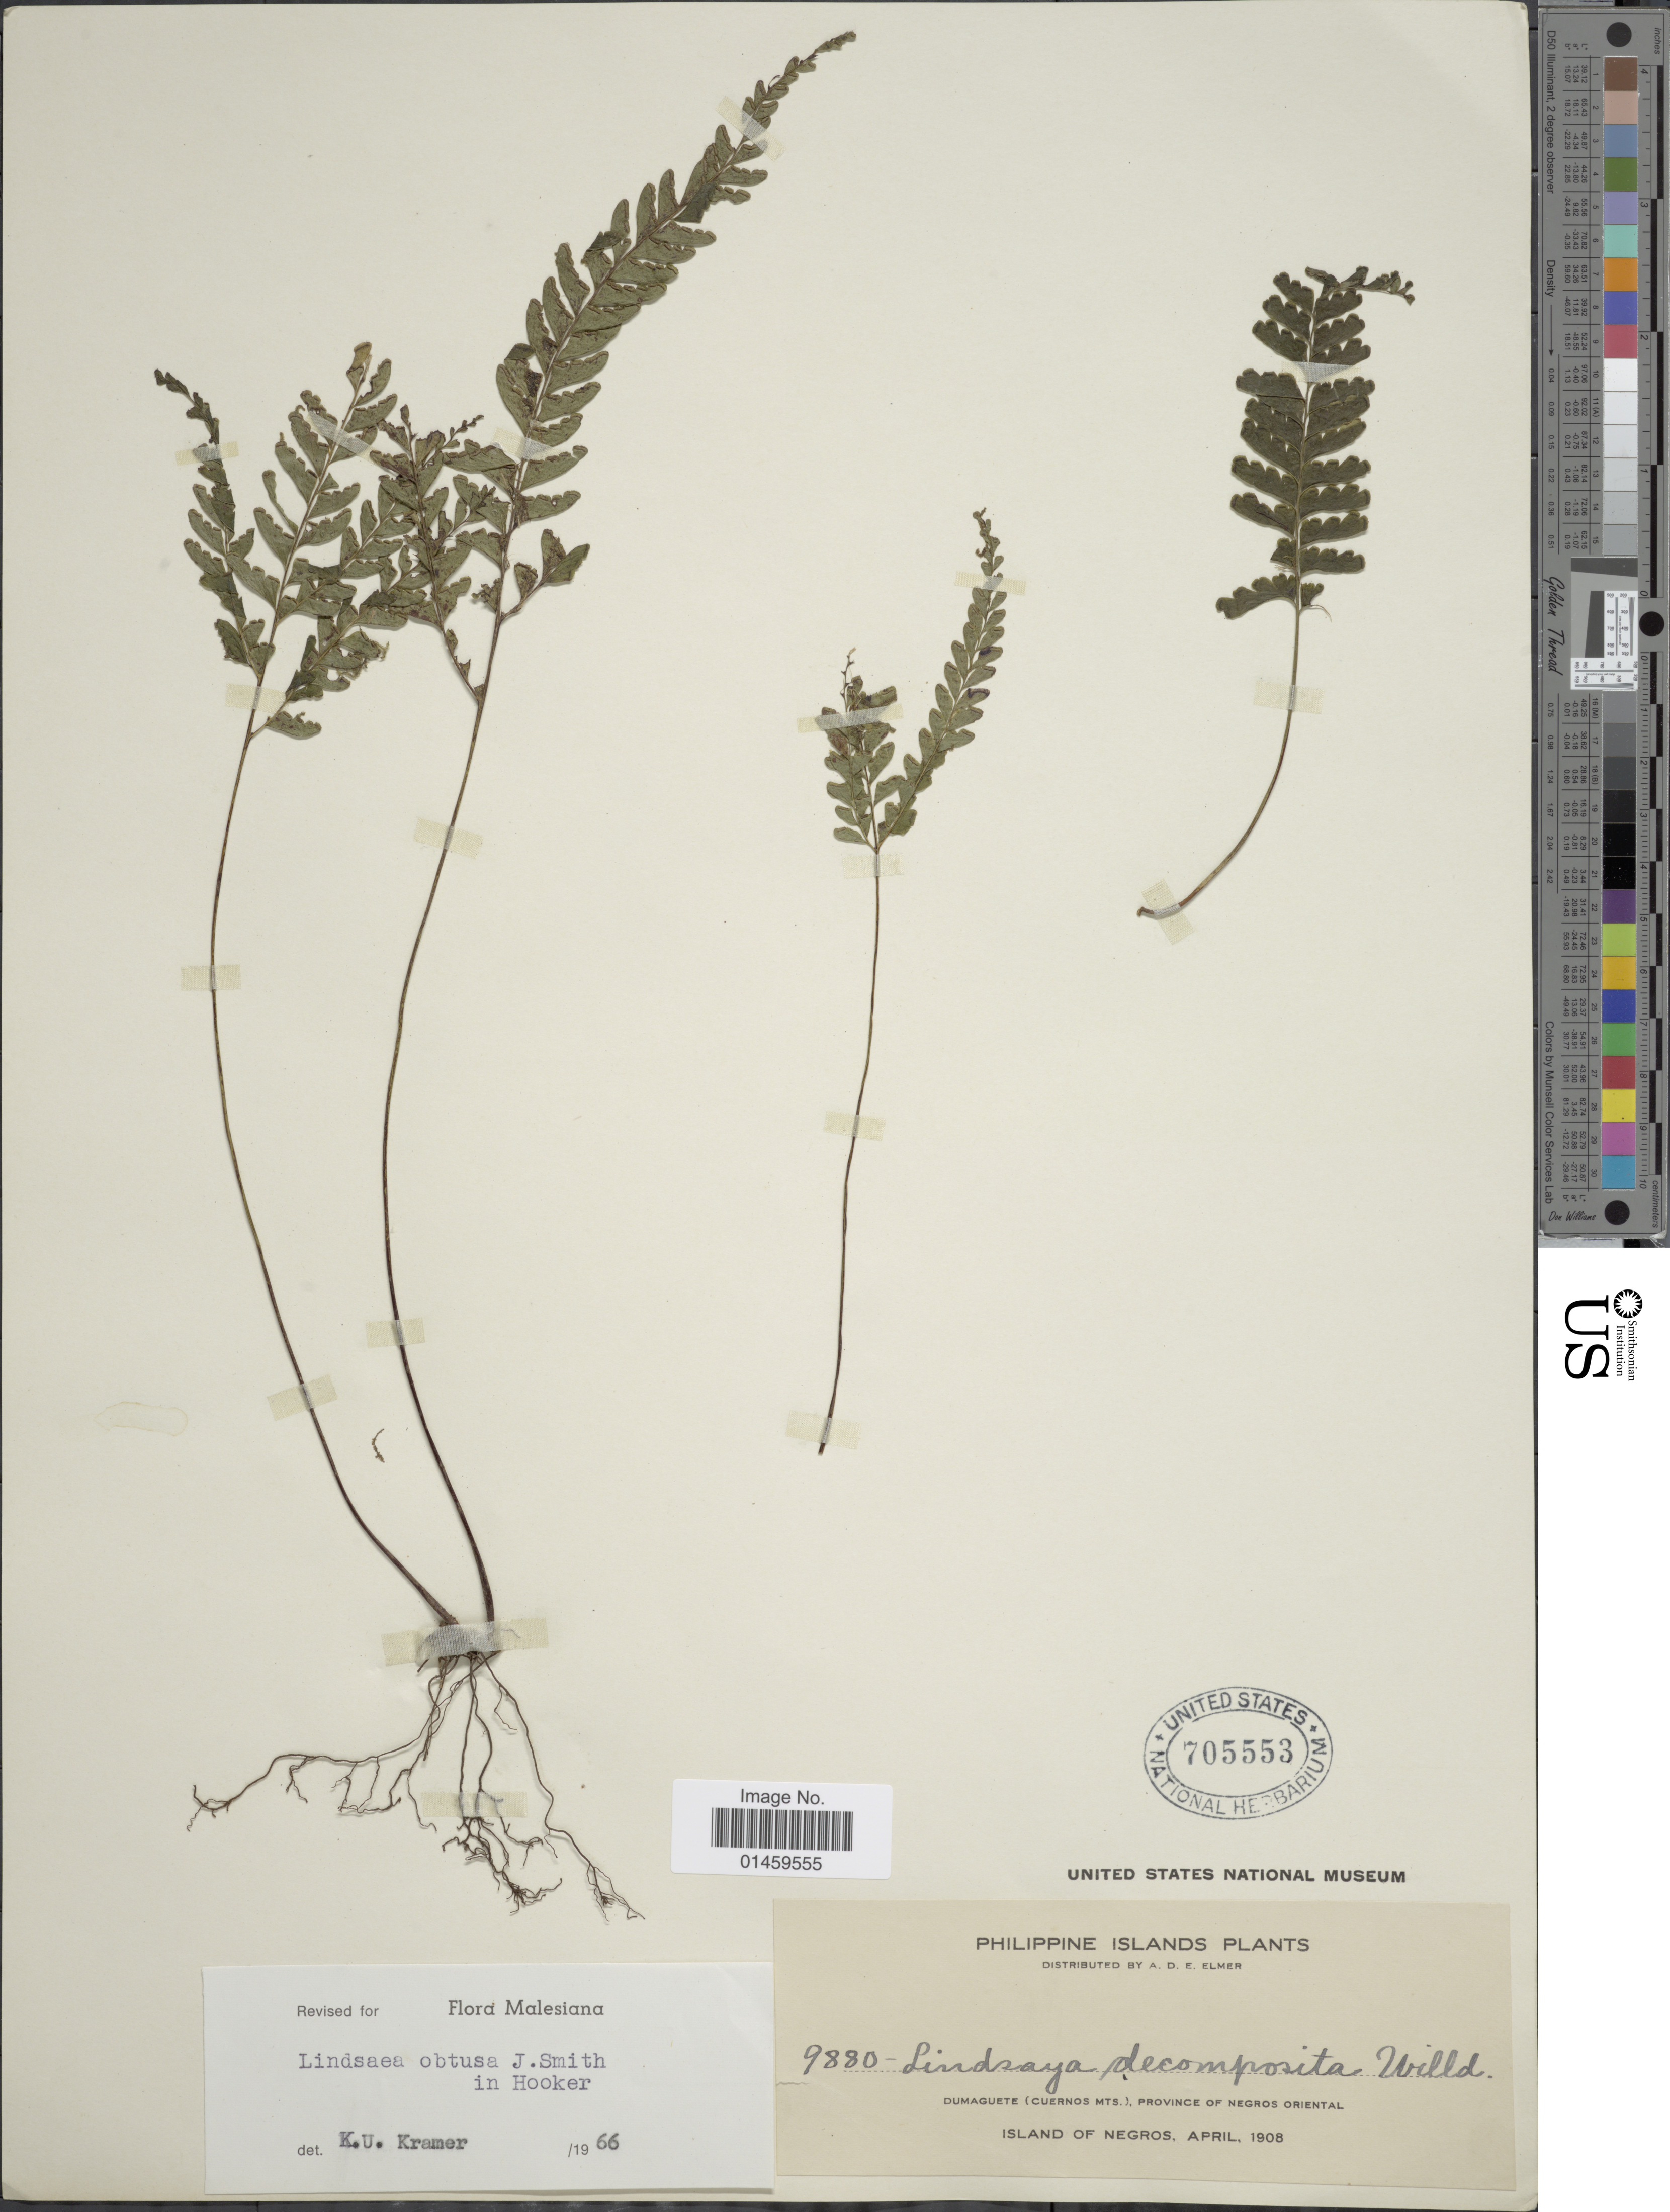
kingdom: Plantae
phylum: Tracheophyta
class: Polypodiopsida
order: Polypodiales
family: Lindsaeaceae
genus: Lindsaea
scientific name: Lindsaea obtusa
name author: J. Sm. ex Hook.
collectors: A. D. E. Elmer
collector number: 9880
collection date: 1908-04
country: Philippines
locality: Dumaguete (Cuernos Mts.), Province of Negros Oriental.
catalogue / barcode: US 705553